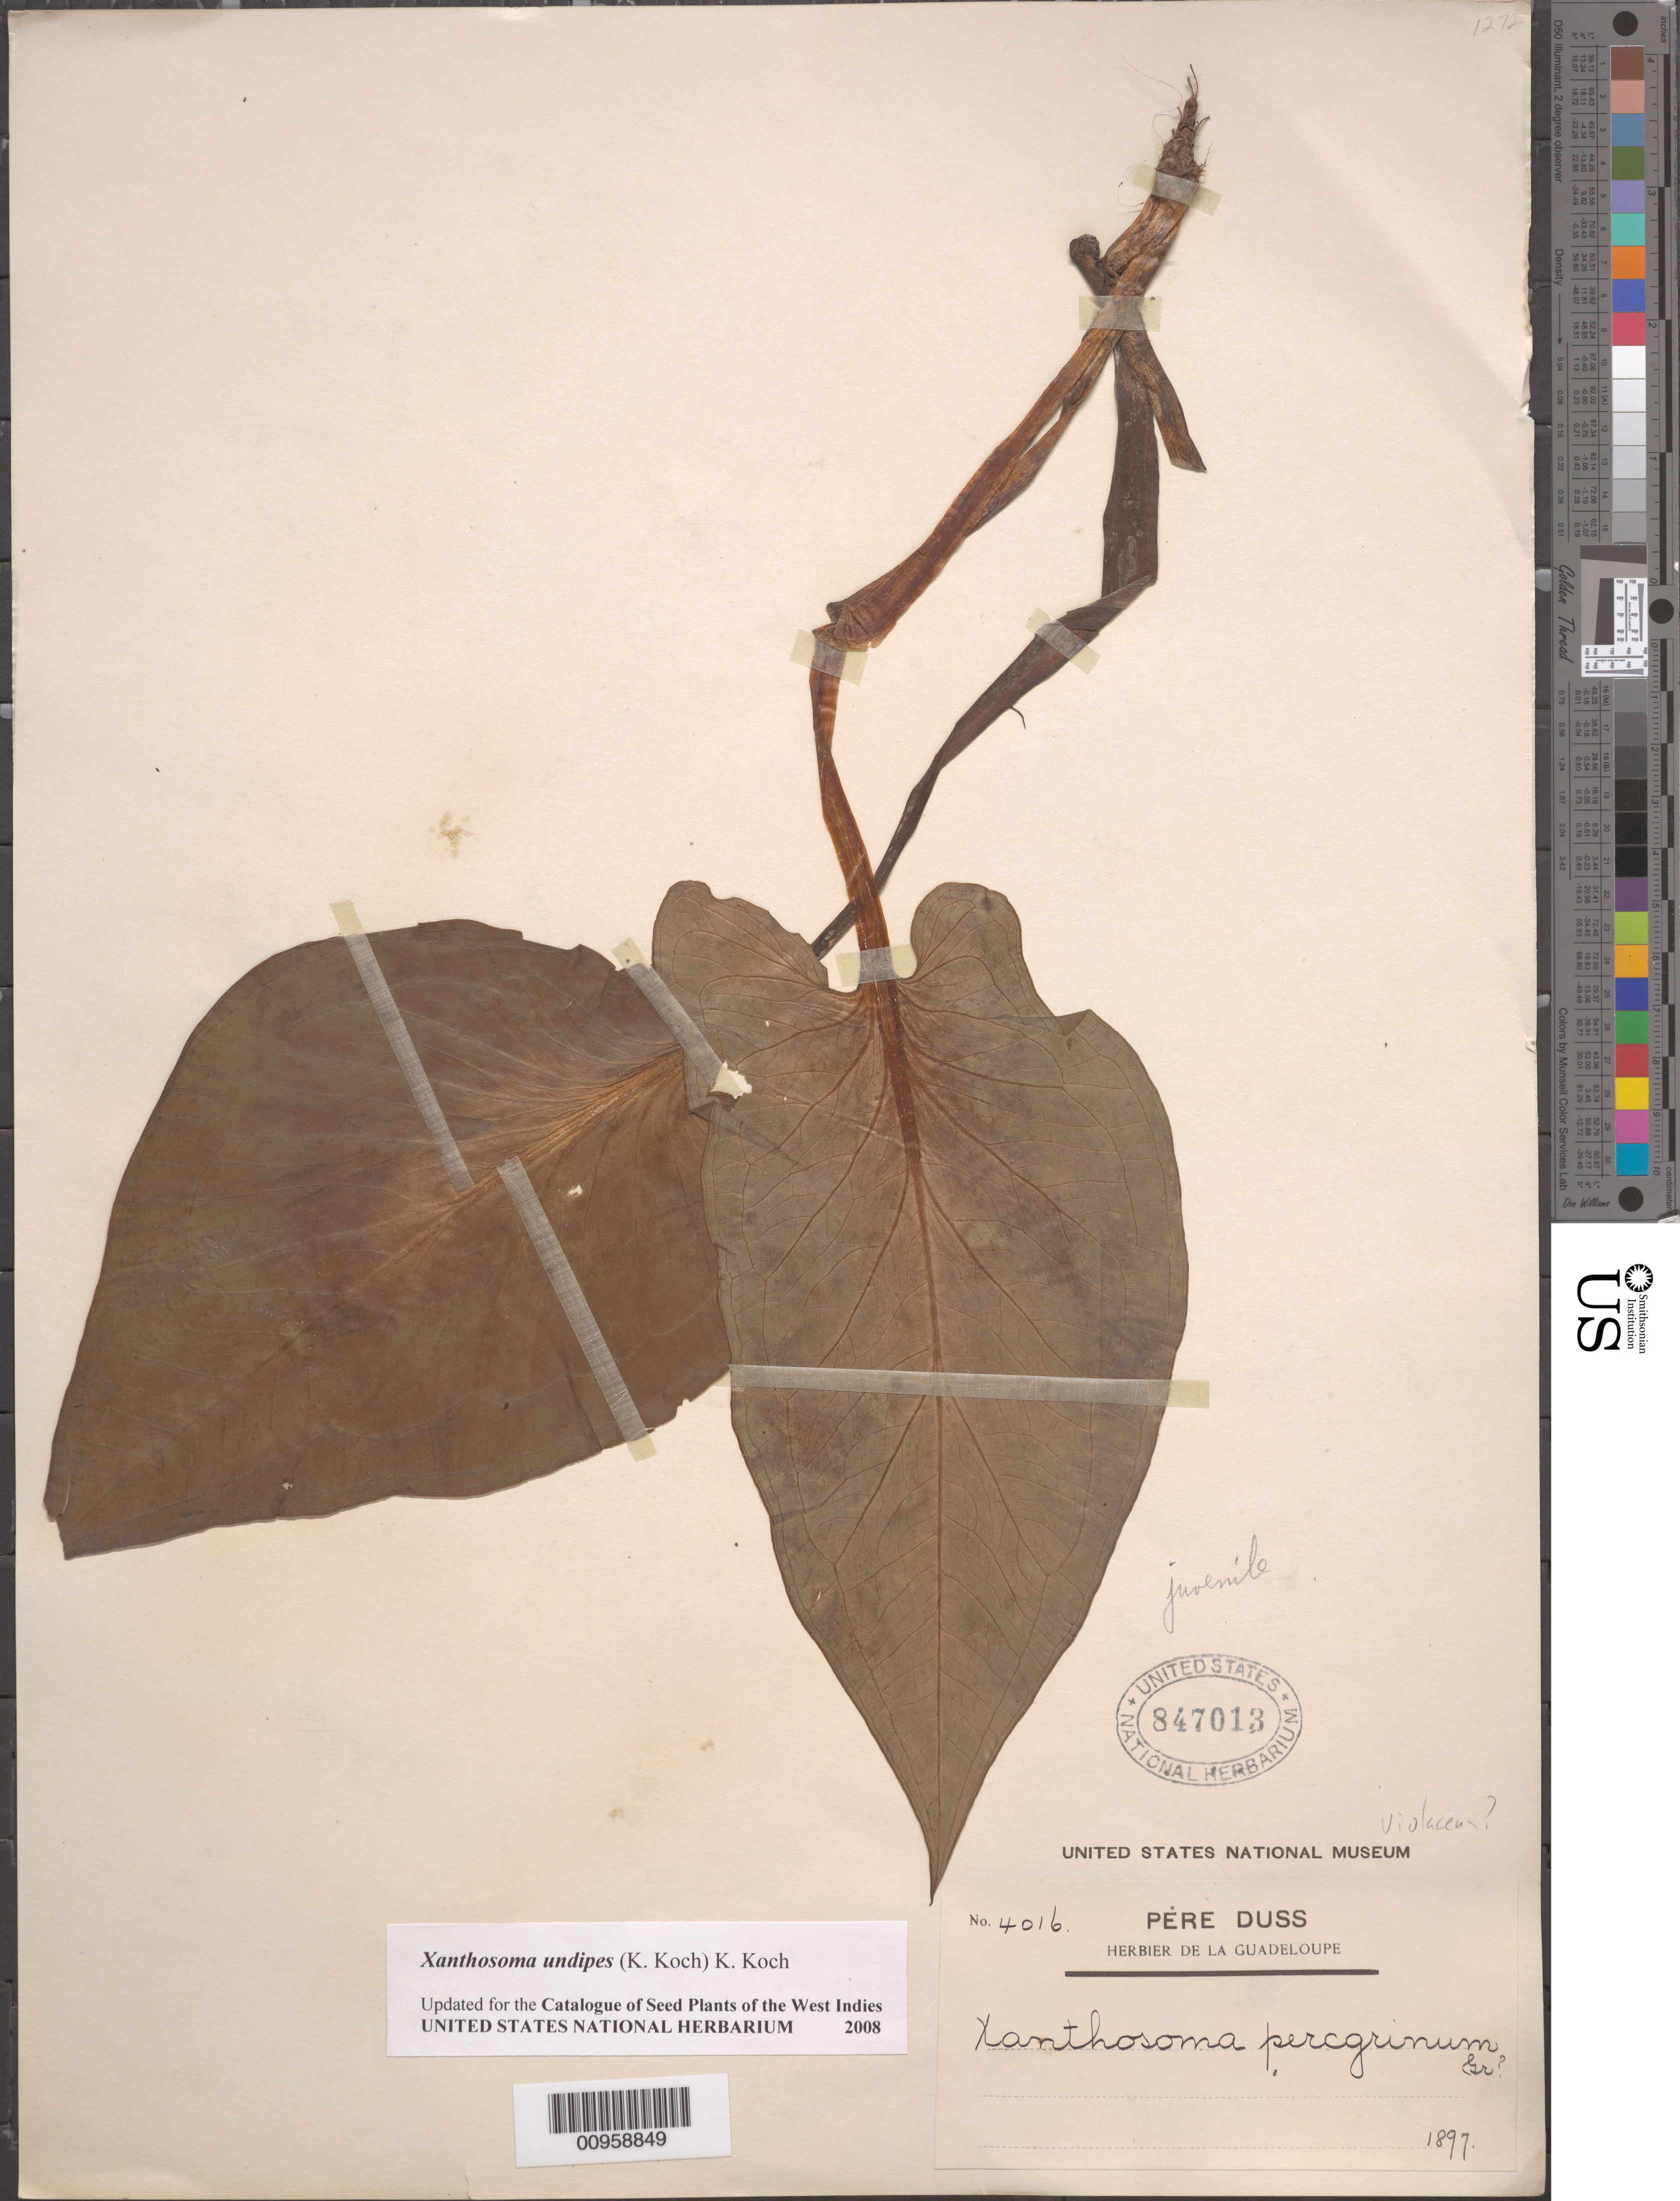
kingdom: Plantae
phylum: Tracheophyta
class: Liliopsida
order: Alismatales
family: Araceae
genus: Xanthosoma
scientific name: Xanthosoma undipes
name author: (K. Koch & C.D. Bouché) K. Koch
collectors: Père Duss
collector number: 4016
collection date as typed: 1897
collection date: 1897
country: Guadeloupe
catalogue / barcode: US 847013